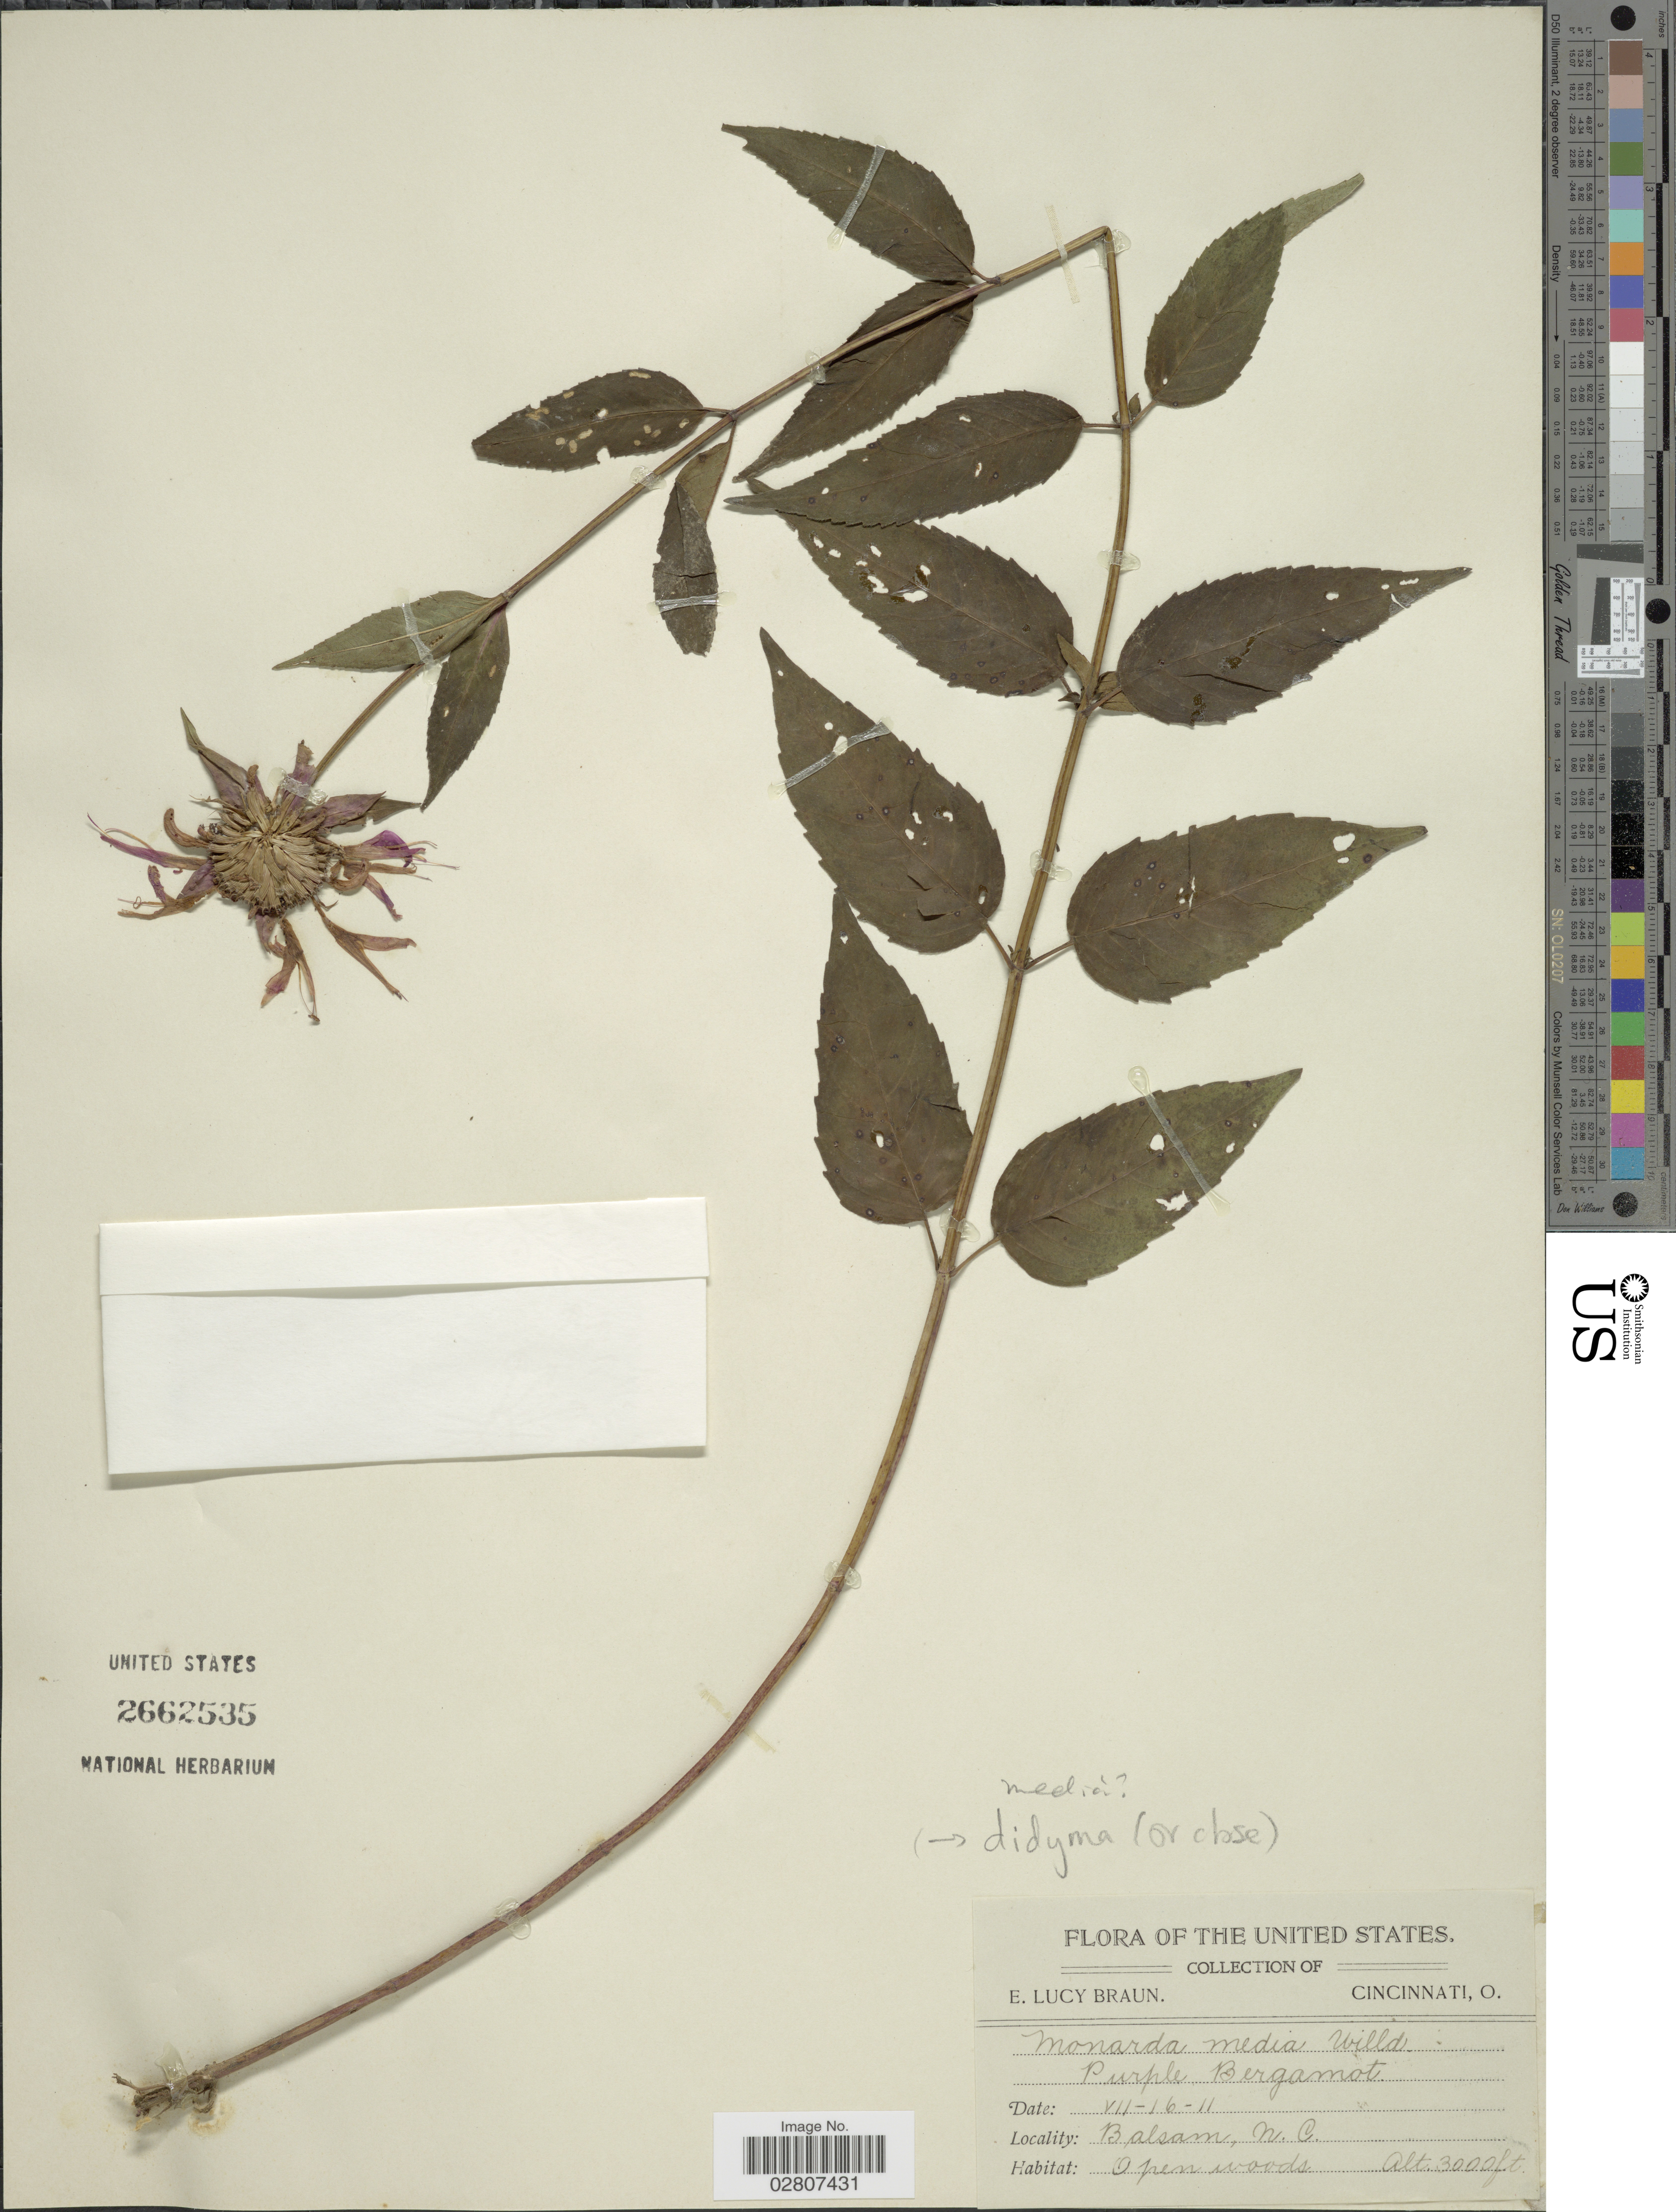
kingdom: Plantae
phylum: Tracheophyta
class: Magnoliopsida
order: Lamiales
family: Lamiaceae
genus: Monarda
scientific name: Monarda media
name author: Willd.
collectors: E. L. Braun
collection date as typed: Transcribed d/m/y: 16/7/11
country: United States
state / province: North Carolina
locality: Balsam, N.C.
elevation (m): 914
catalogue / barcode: US 2662535